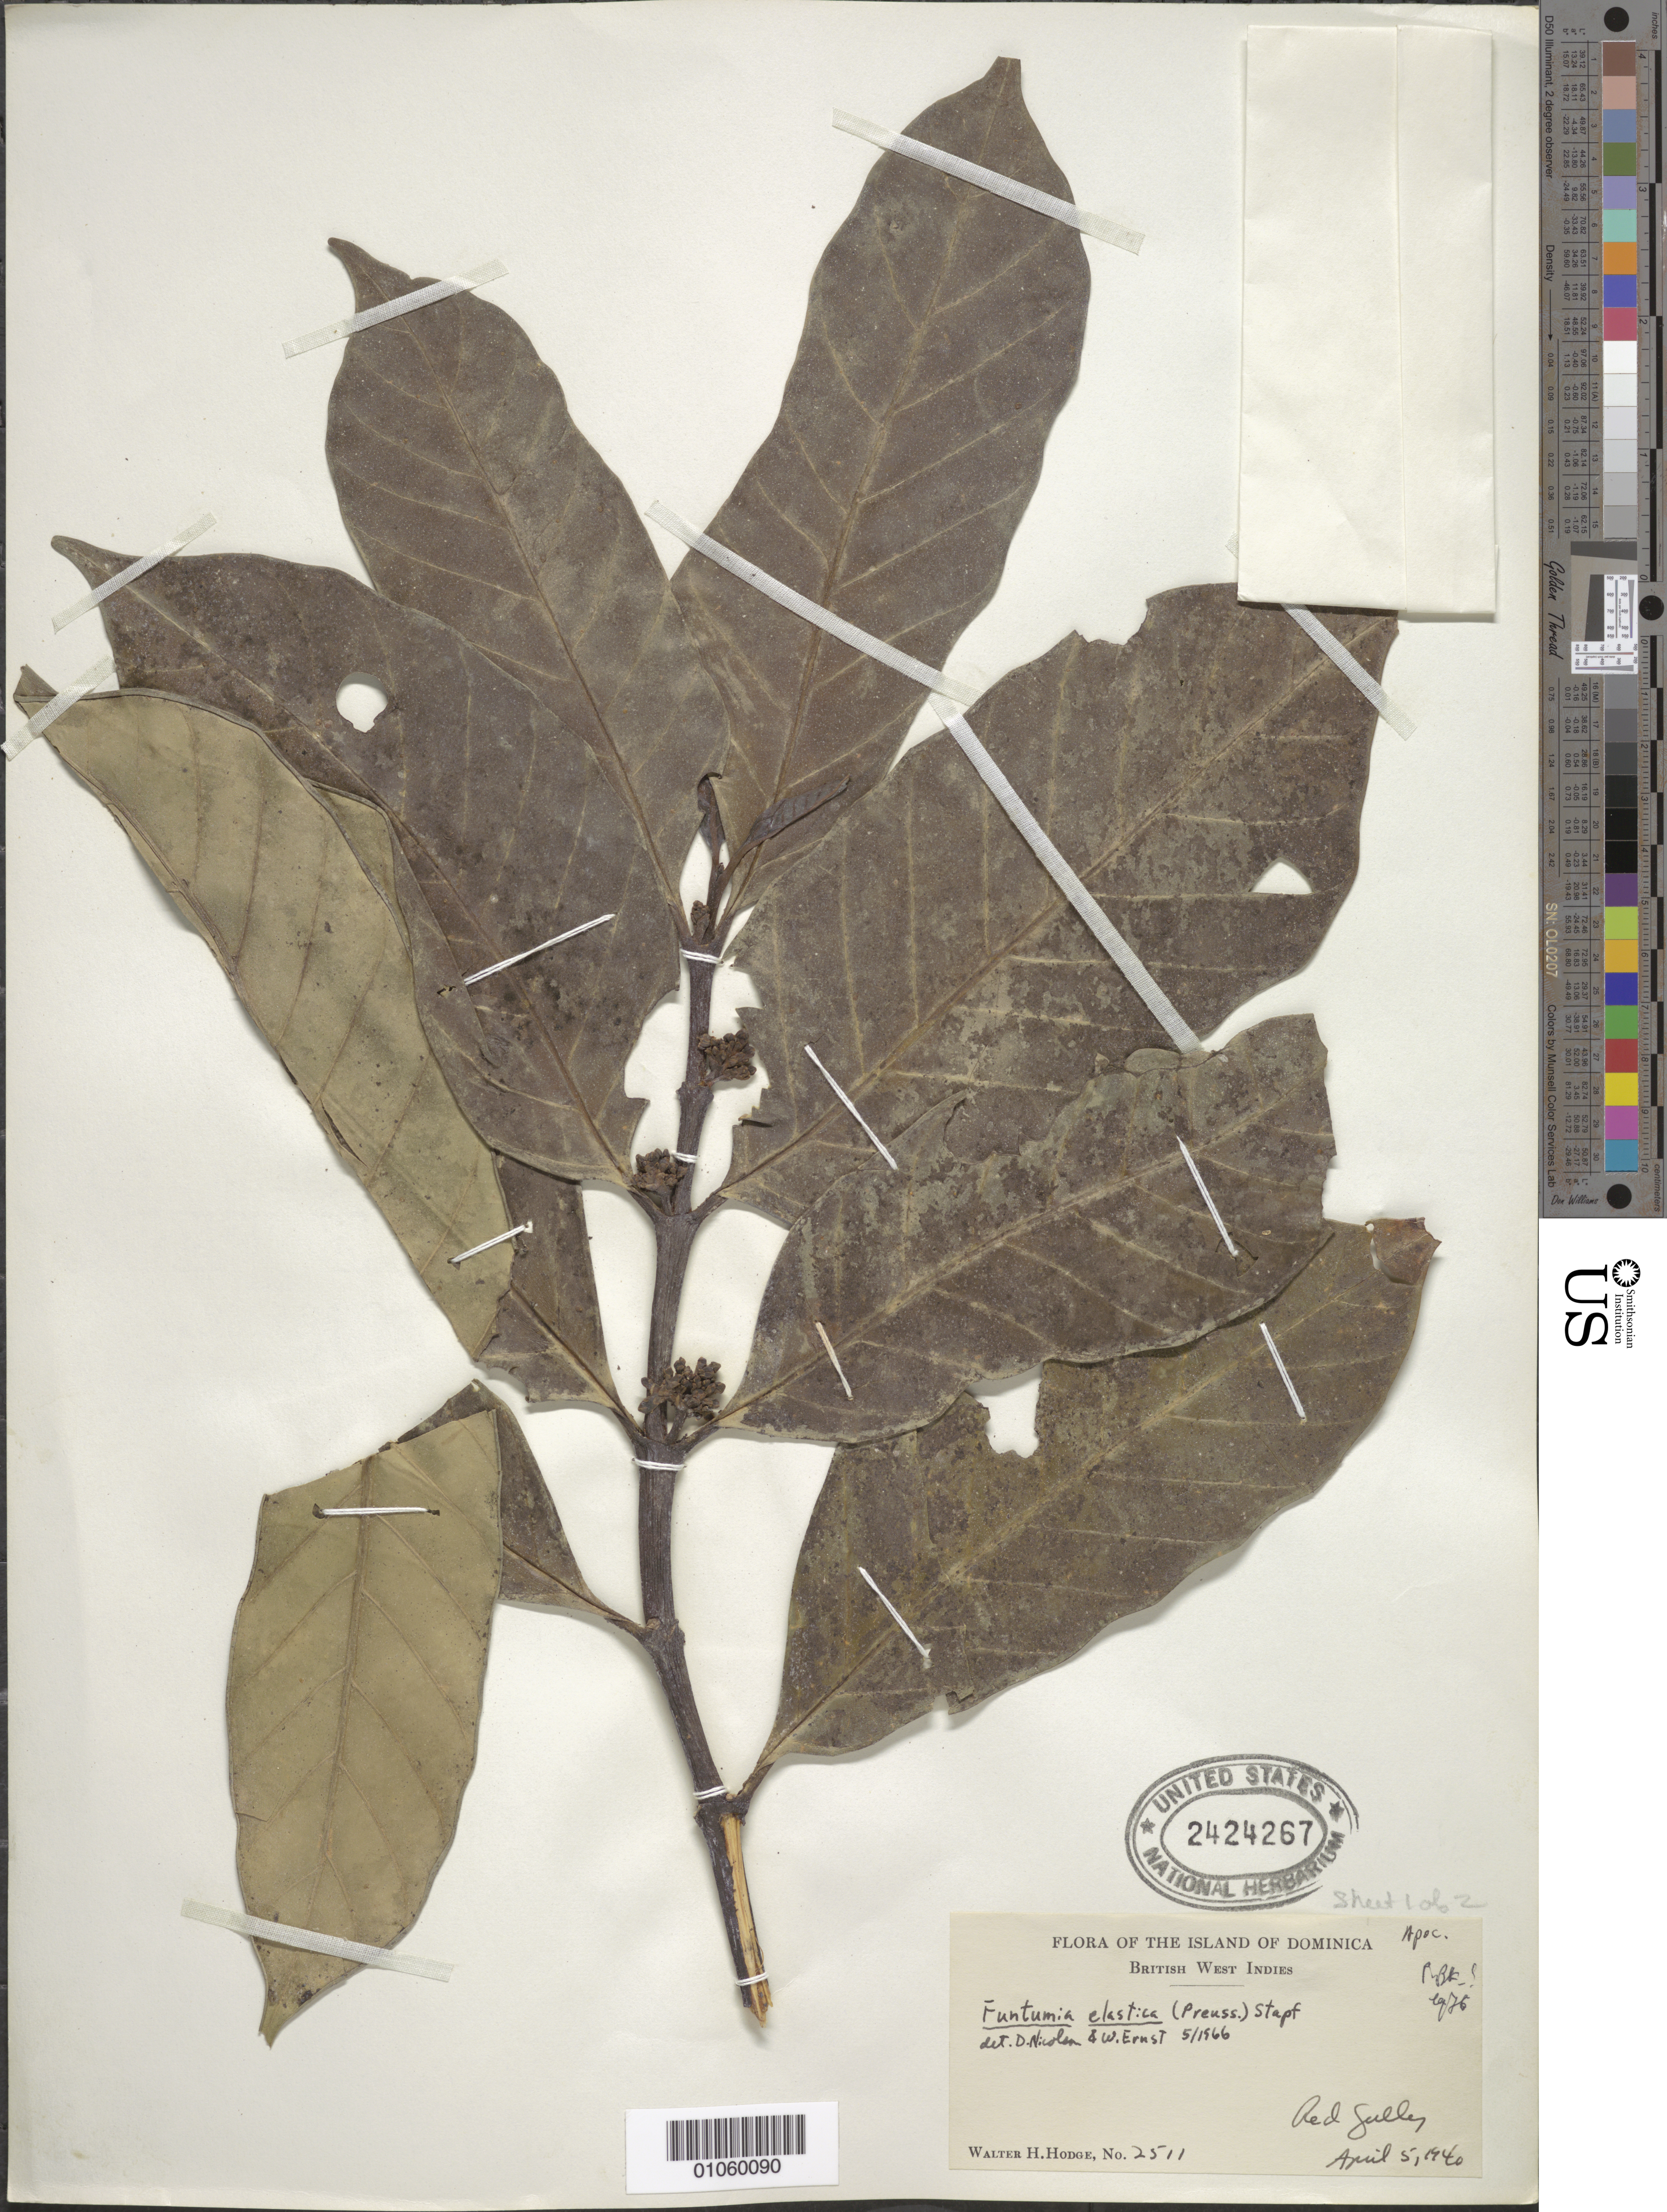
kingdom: Plantae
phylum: Tracheophyta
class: Magnoliopsida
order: Gentianales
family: Apocynaceae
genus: Funtumia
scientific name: Funtumia elastica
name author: Stapf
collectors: W. Hodge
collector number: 2511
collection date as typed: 05 Apr 1940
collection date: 1940-04-05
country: Dominica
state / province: St. Paul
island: Dominica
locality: Red Gully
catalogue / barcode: US 2424267